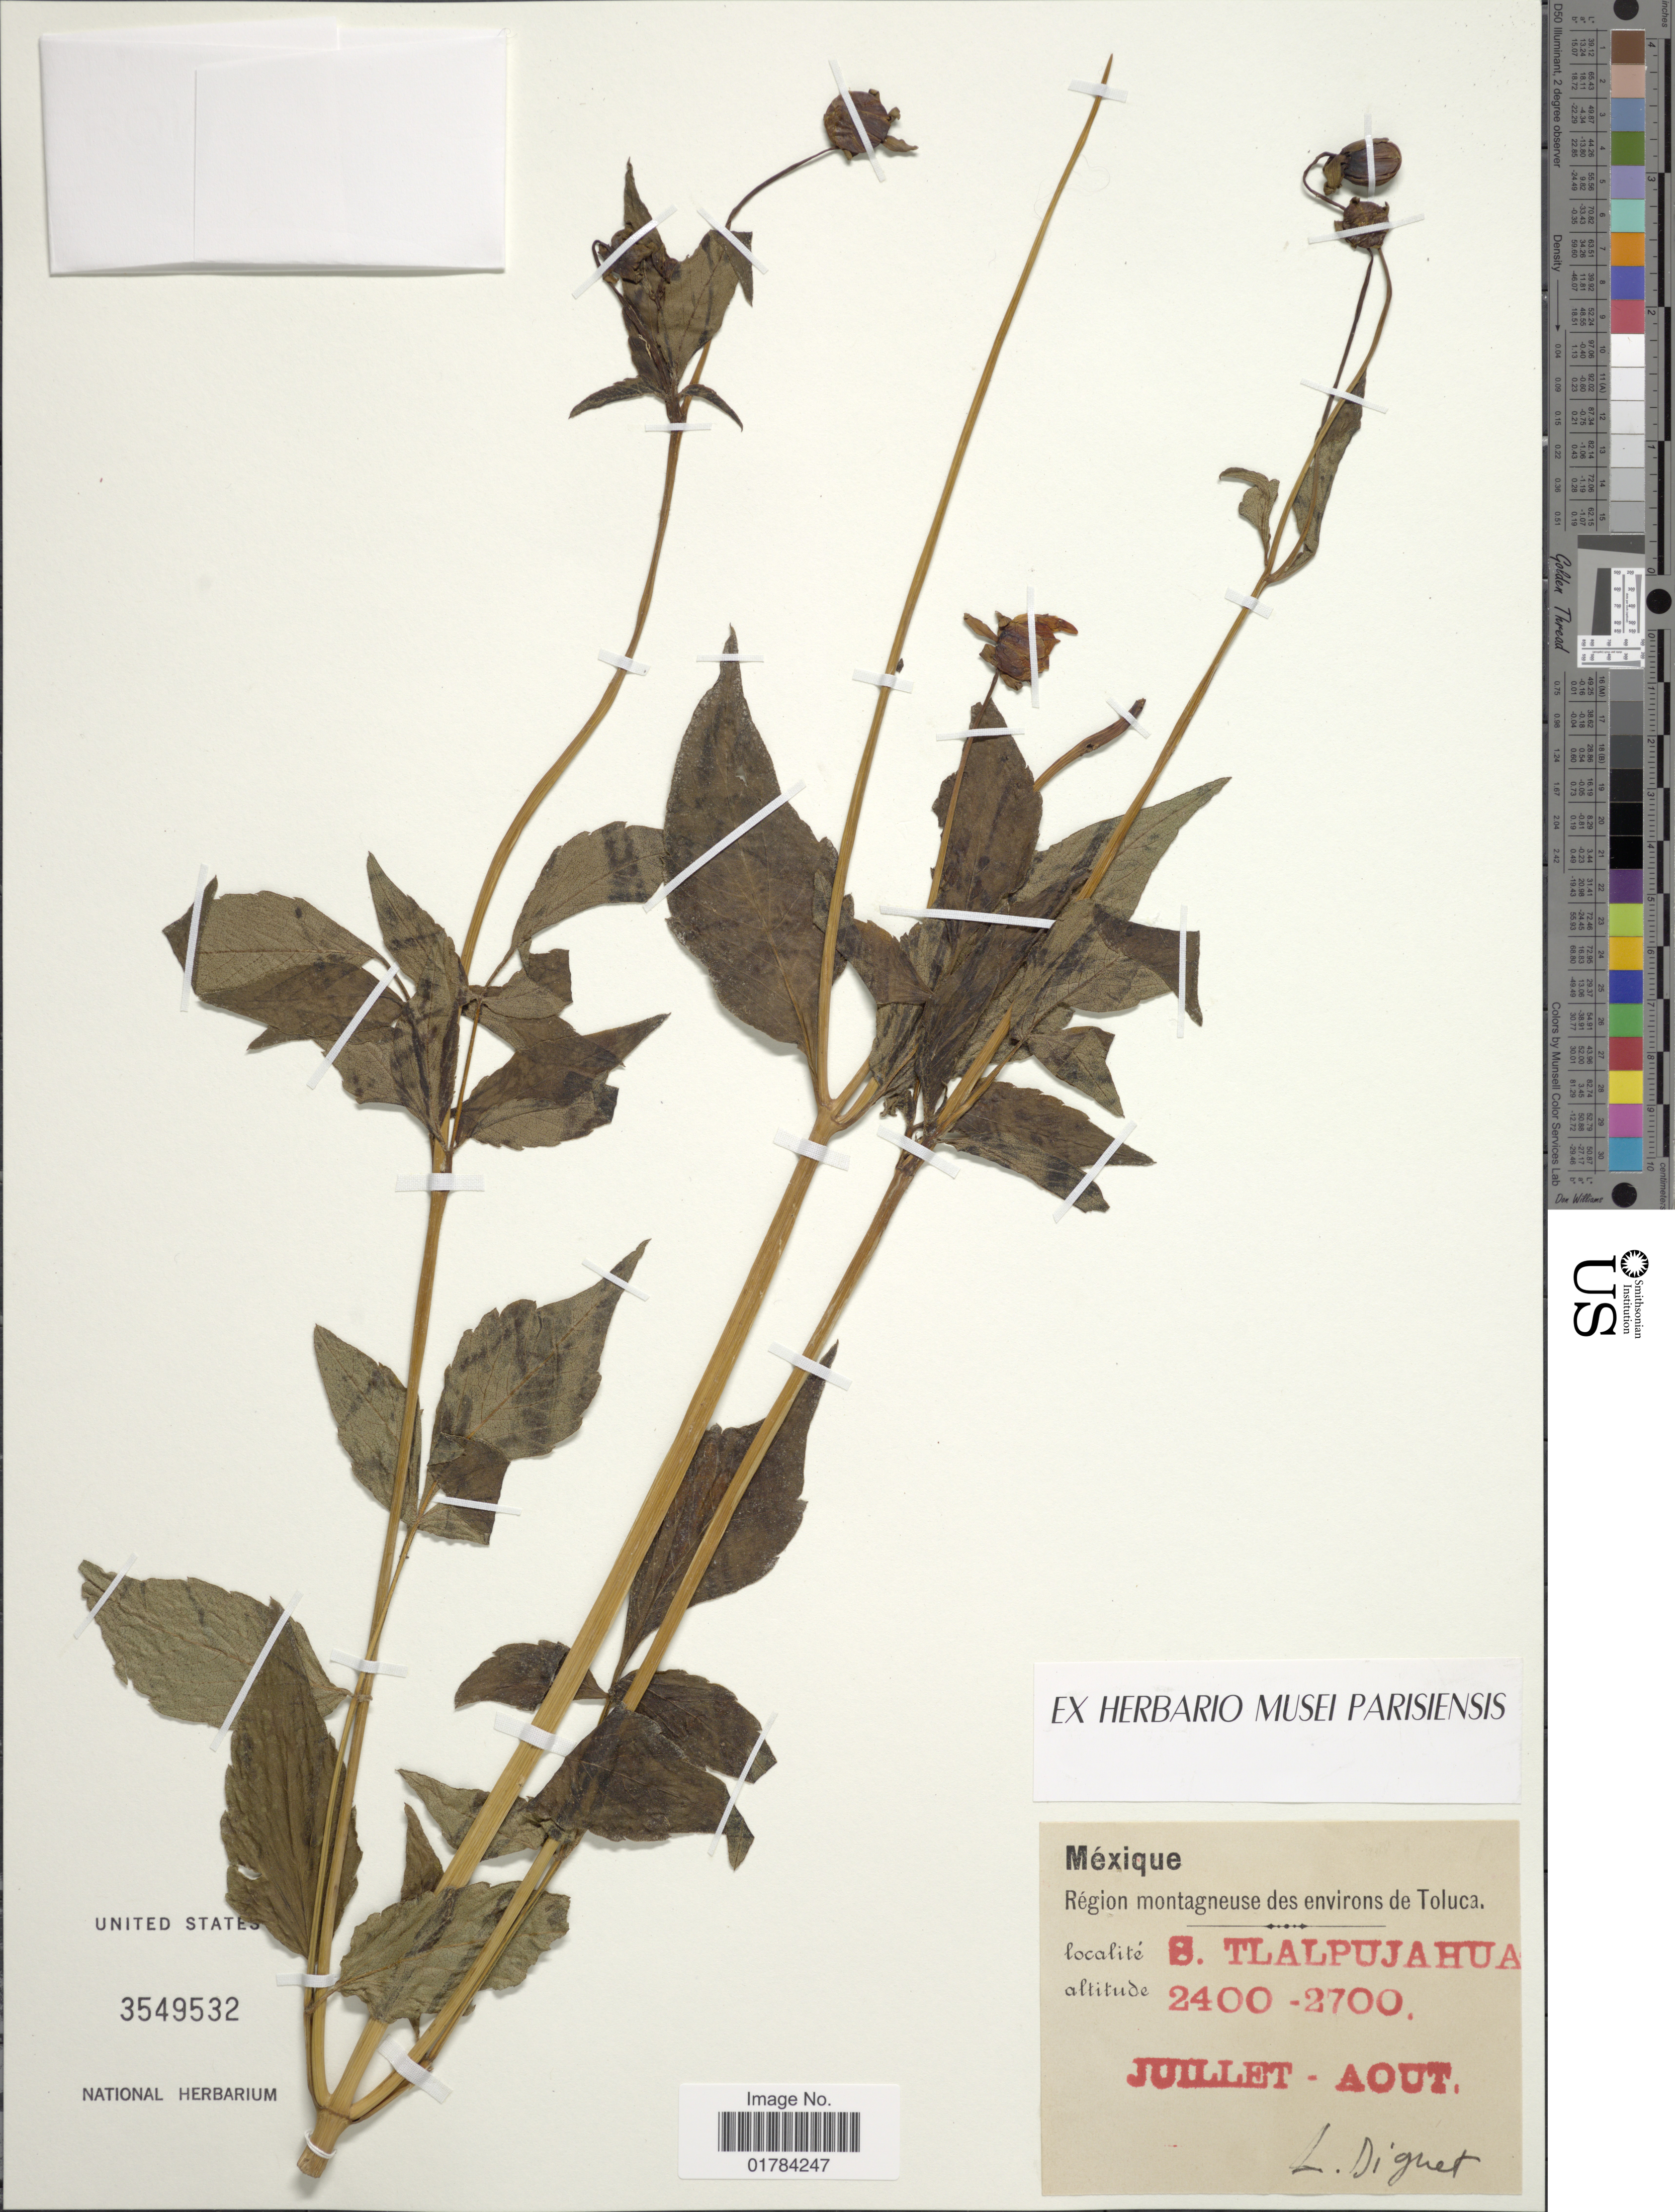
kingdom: Plantae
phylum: Tracheophyta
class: Magnoliopsida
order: Asterales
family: Asteraceae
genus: Dahlia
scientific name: Dahlia coccinea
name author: Cav.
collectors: L. Diguet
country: Mexico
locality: Region montagneuse des environs de Toluca, S. Tlalpujahua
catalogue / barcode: US 3549532